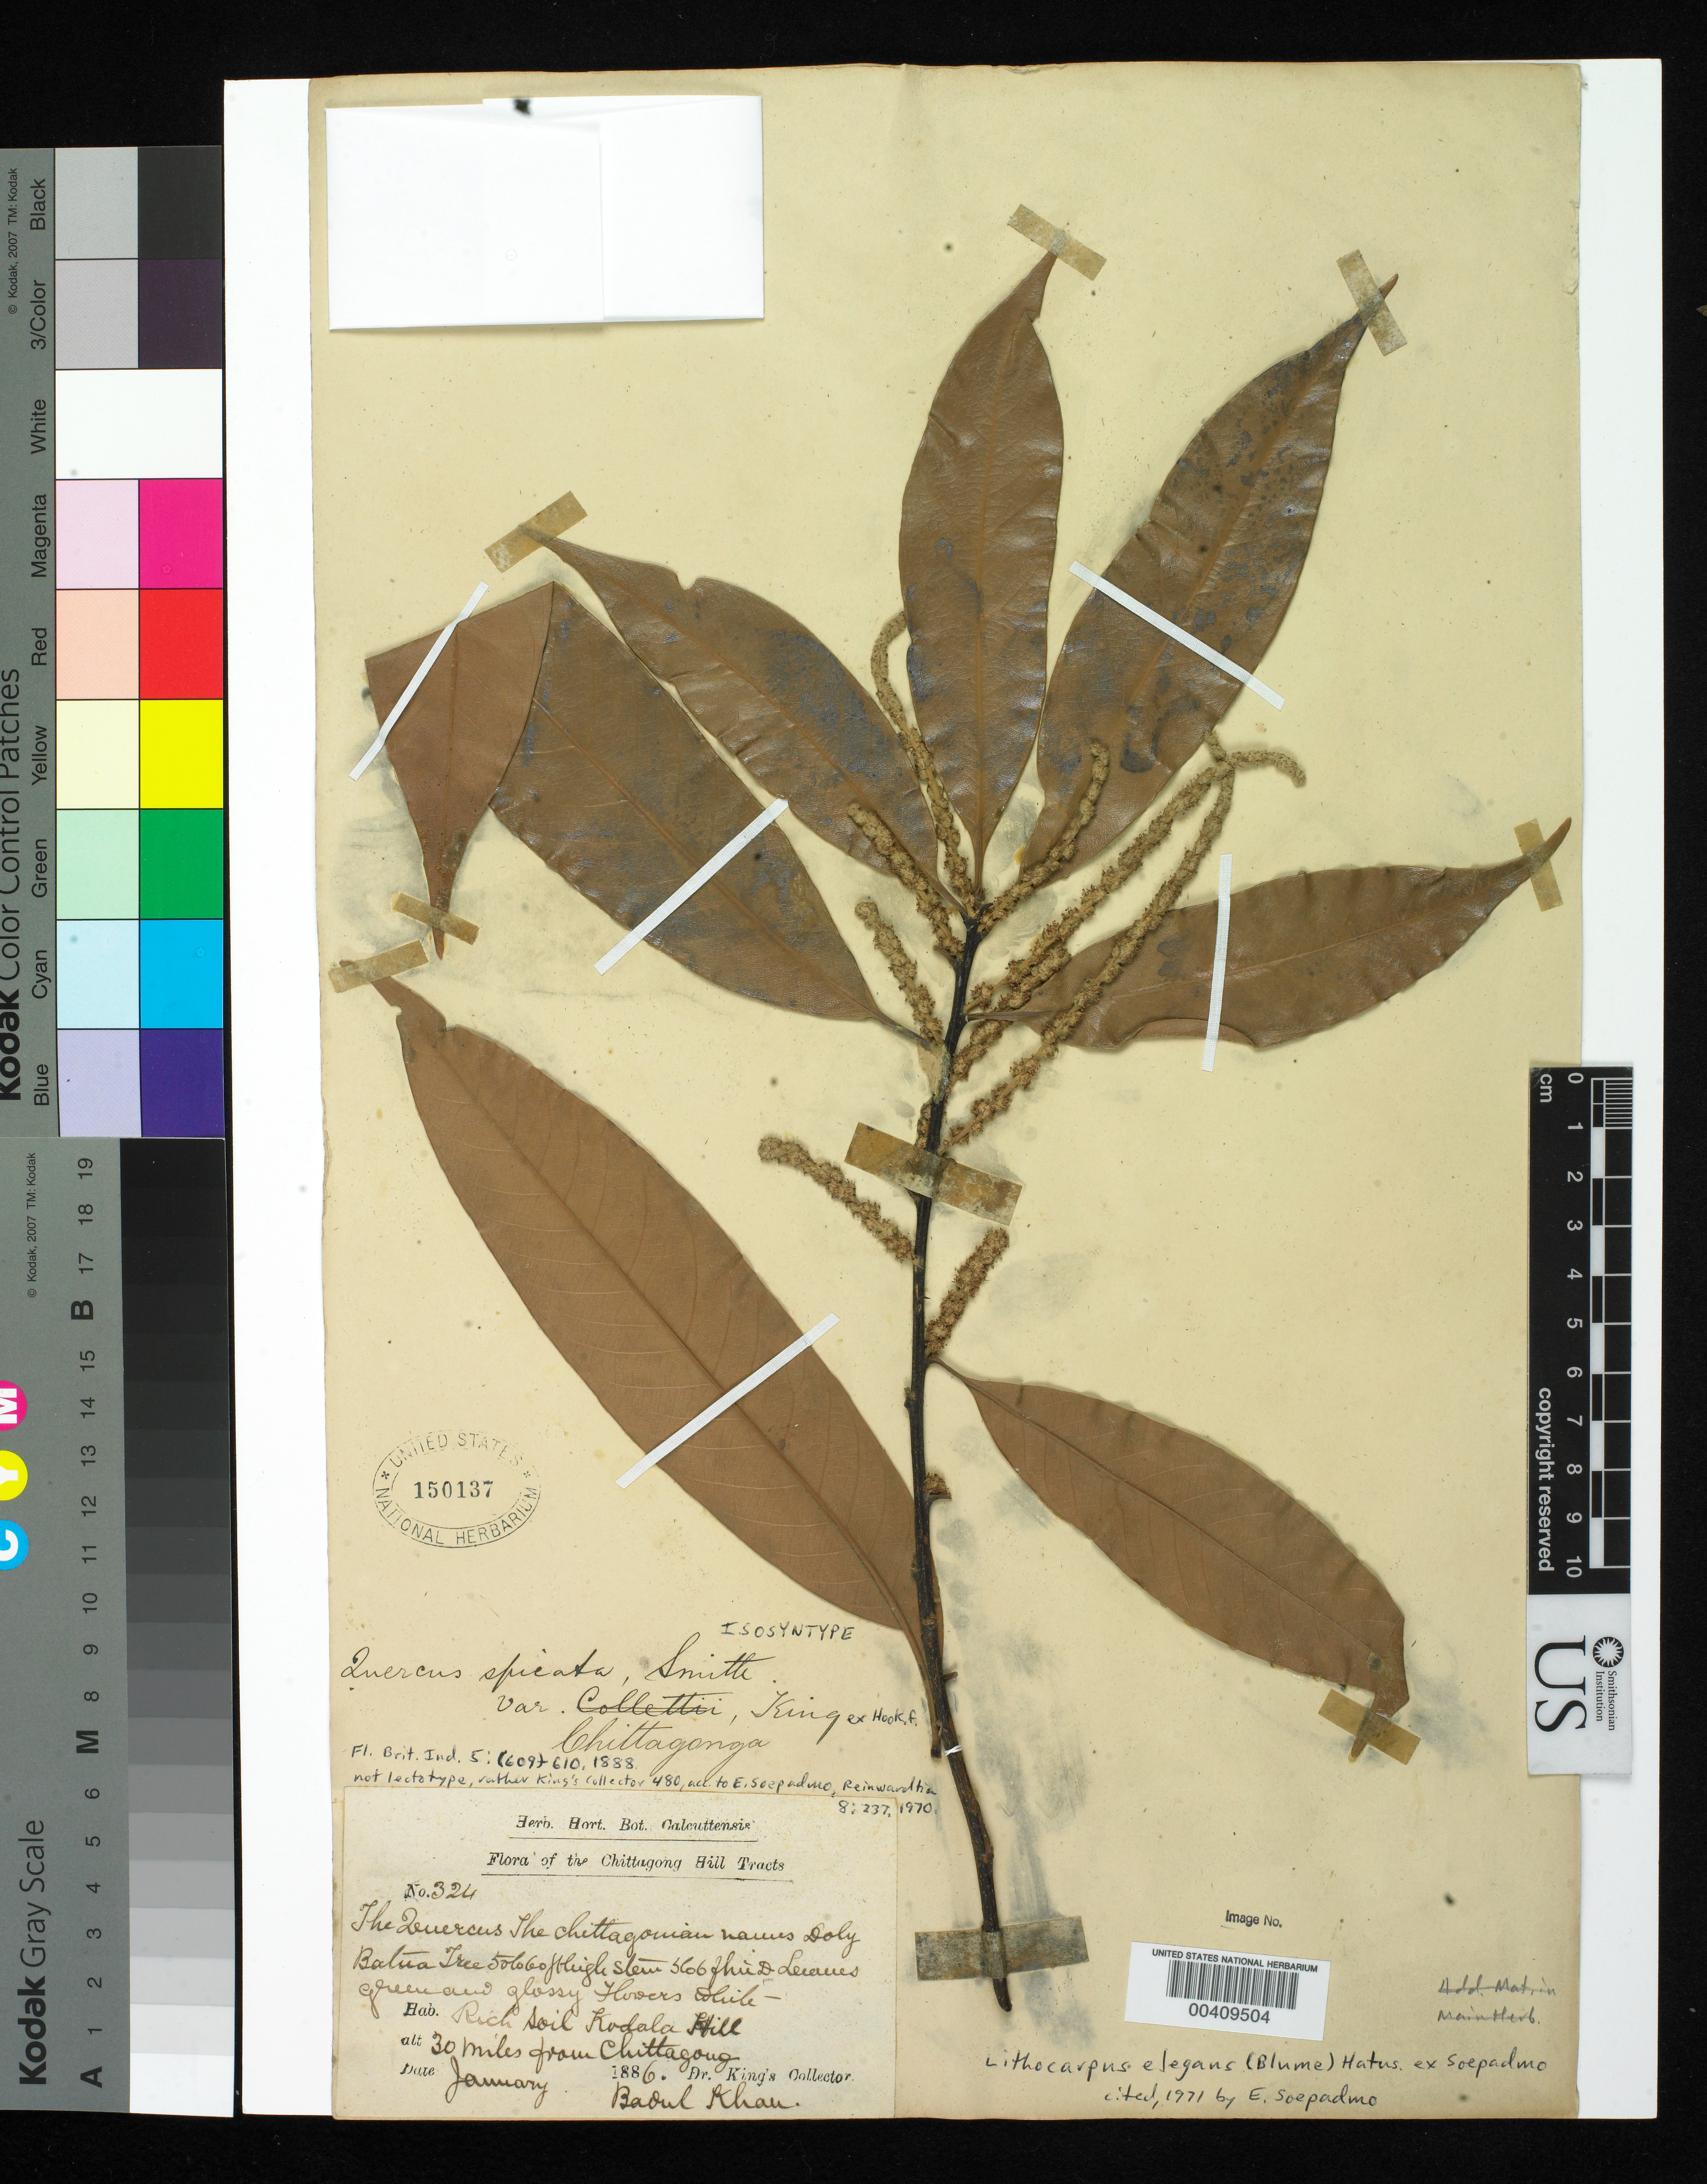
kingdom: Plantae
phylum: Tracheophyta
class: Magnoliopsida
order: Fagales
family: Fagaceae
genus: Quercus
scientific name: Quercus spicata var. chittagonga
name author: King ex Hook. f.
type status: Isosyntype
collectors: H. Kunstler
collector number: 324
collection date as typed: Jan 1886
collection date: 1886-01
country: Bangladesh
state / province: Chittagong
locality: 30 mi from Chittagong, Badul Khan.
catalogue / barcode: US 150137